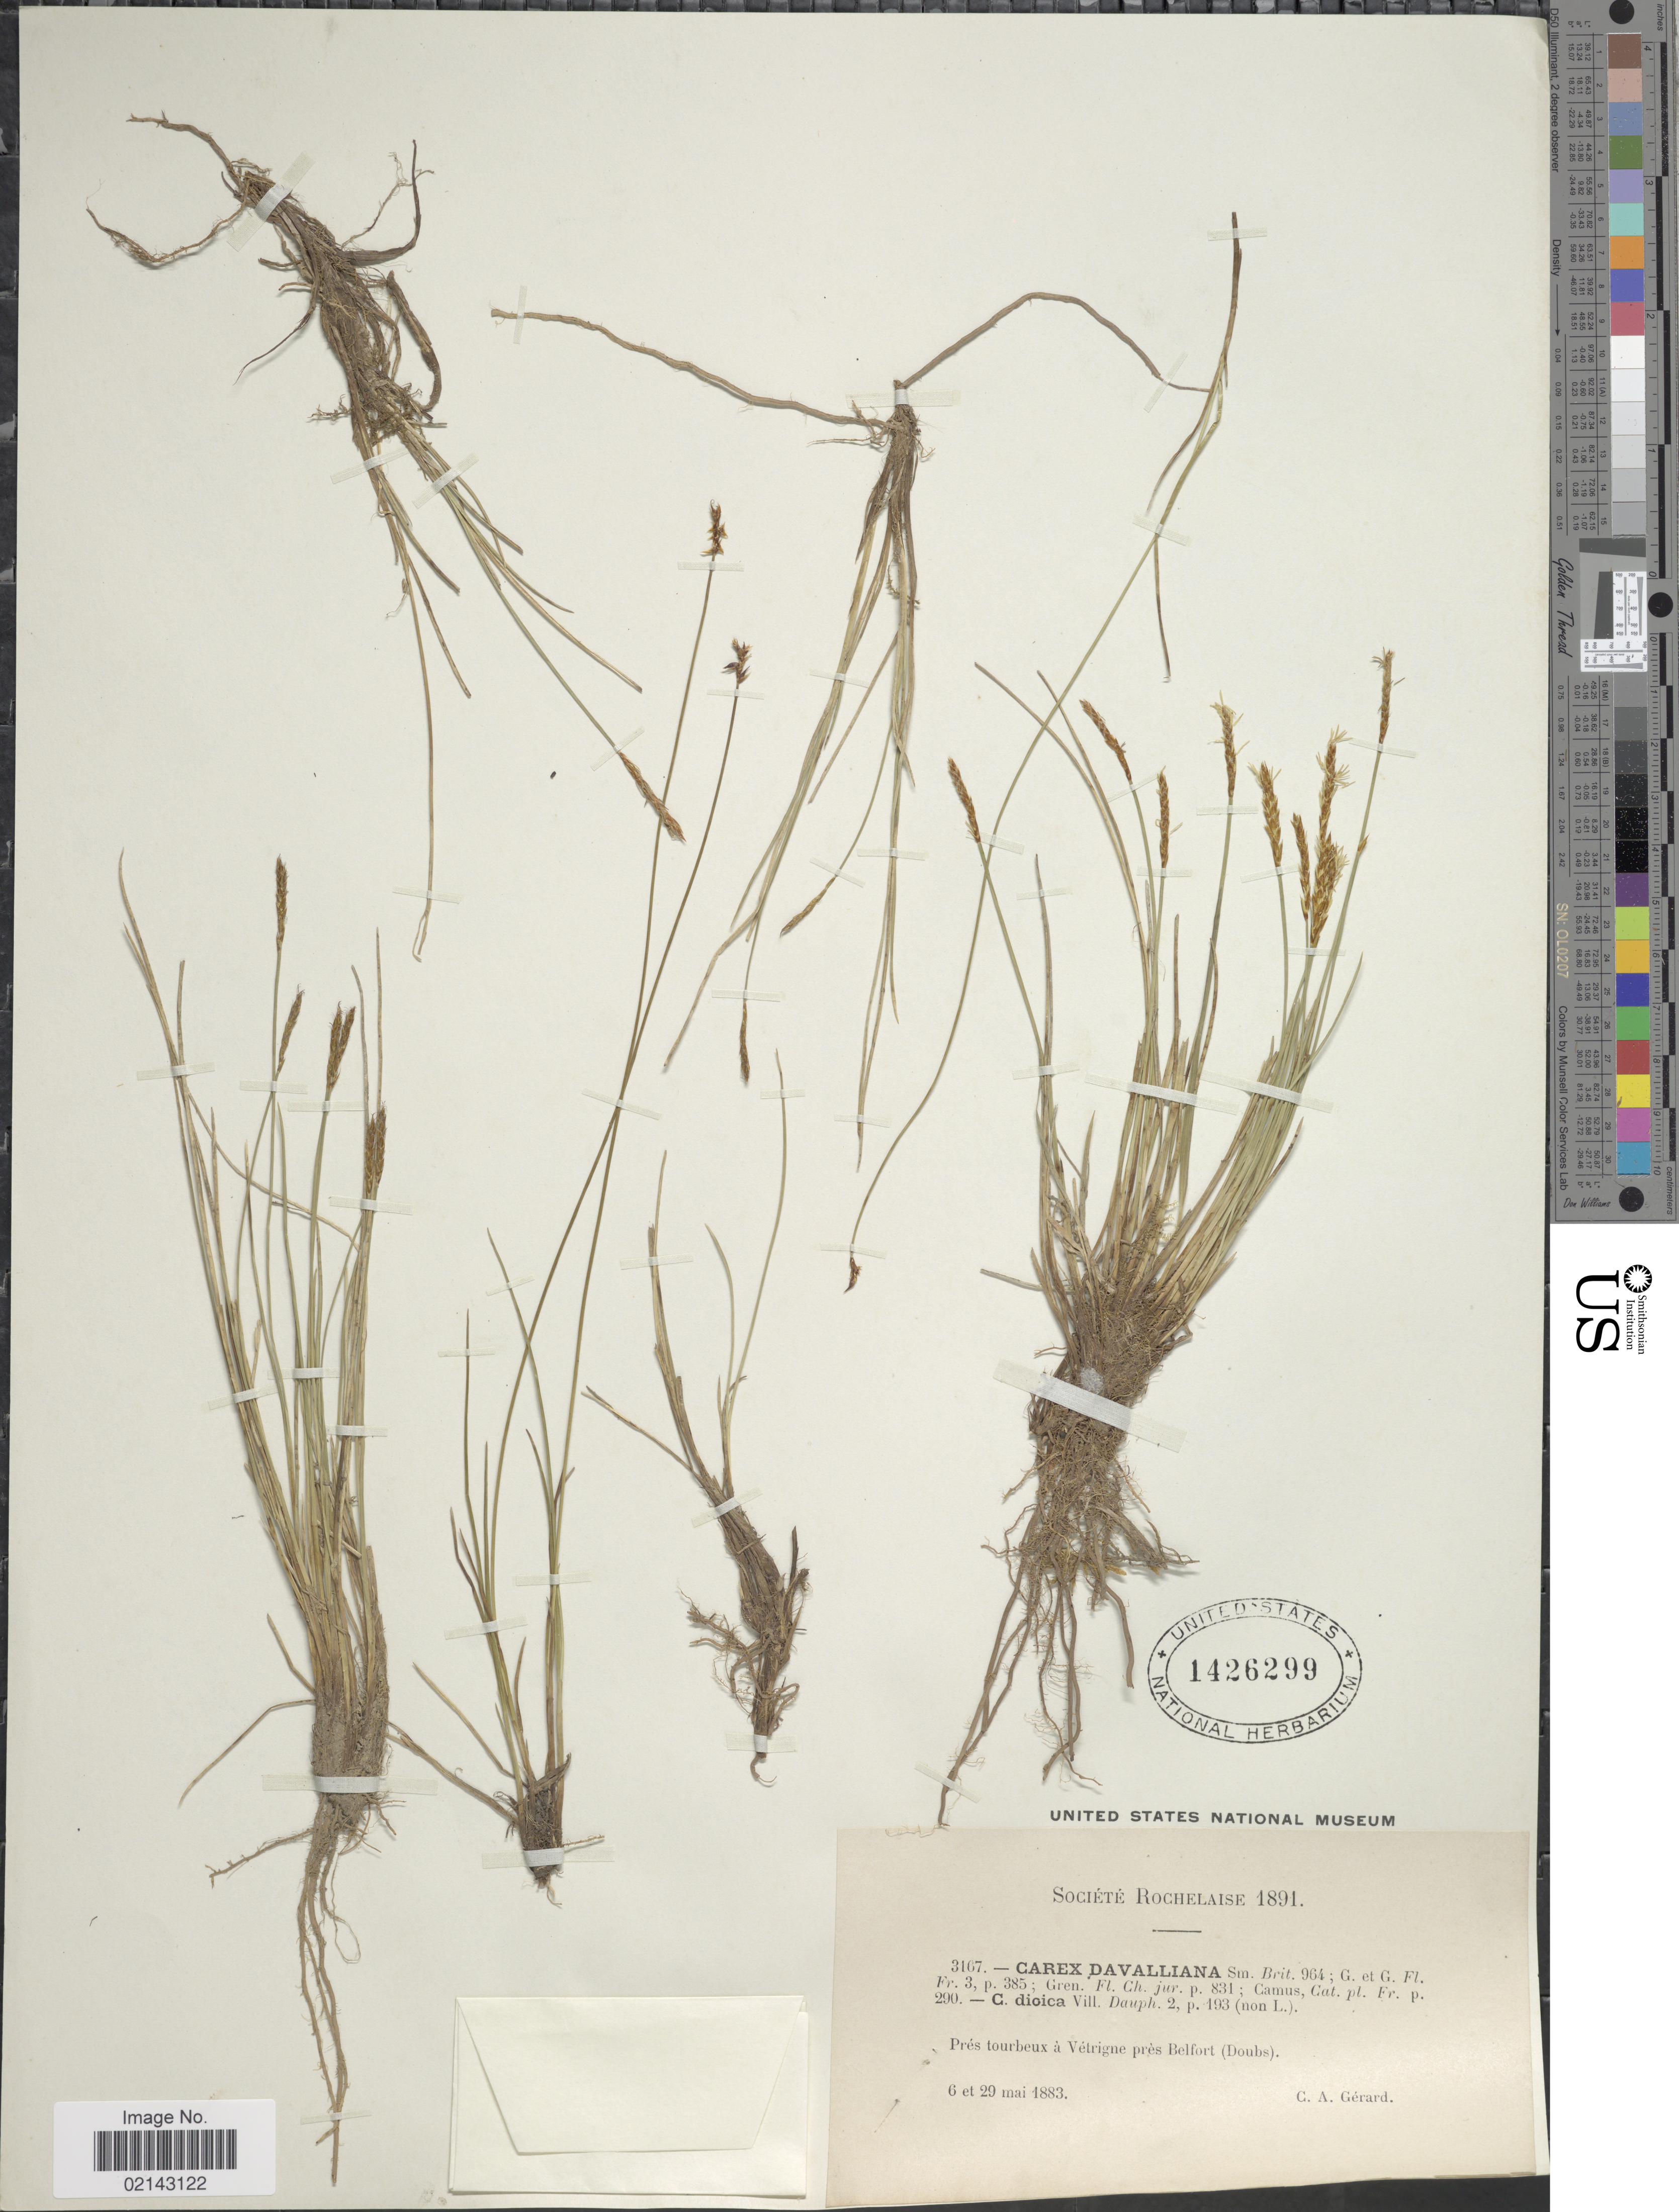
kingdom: Plantae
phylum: Tracheophyta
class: Liliopsida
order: Poales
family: Cyperaceae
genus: Carex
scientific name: Carex davalliana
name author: Sm.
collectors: C. Gerard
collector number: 3167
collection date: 1883-05-06/1883-05-29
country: France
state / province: Bourgogne-Franche-Comté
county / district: Doubs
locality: Pres tourbeux a Vetrigne pres Belfort (Doubs)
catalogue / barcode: US 1426299